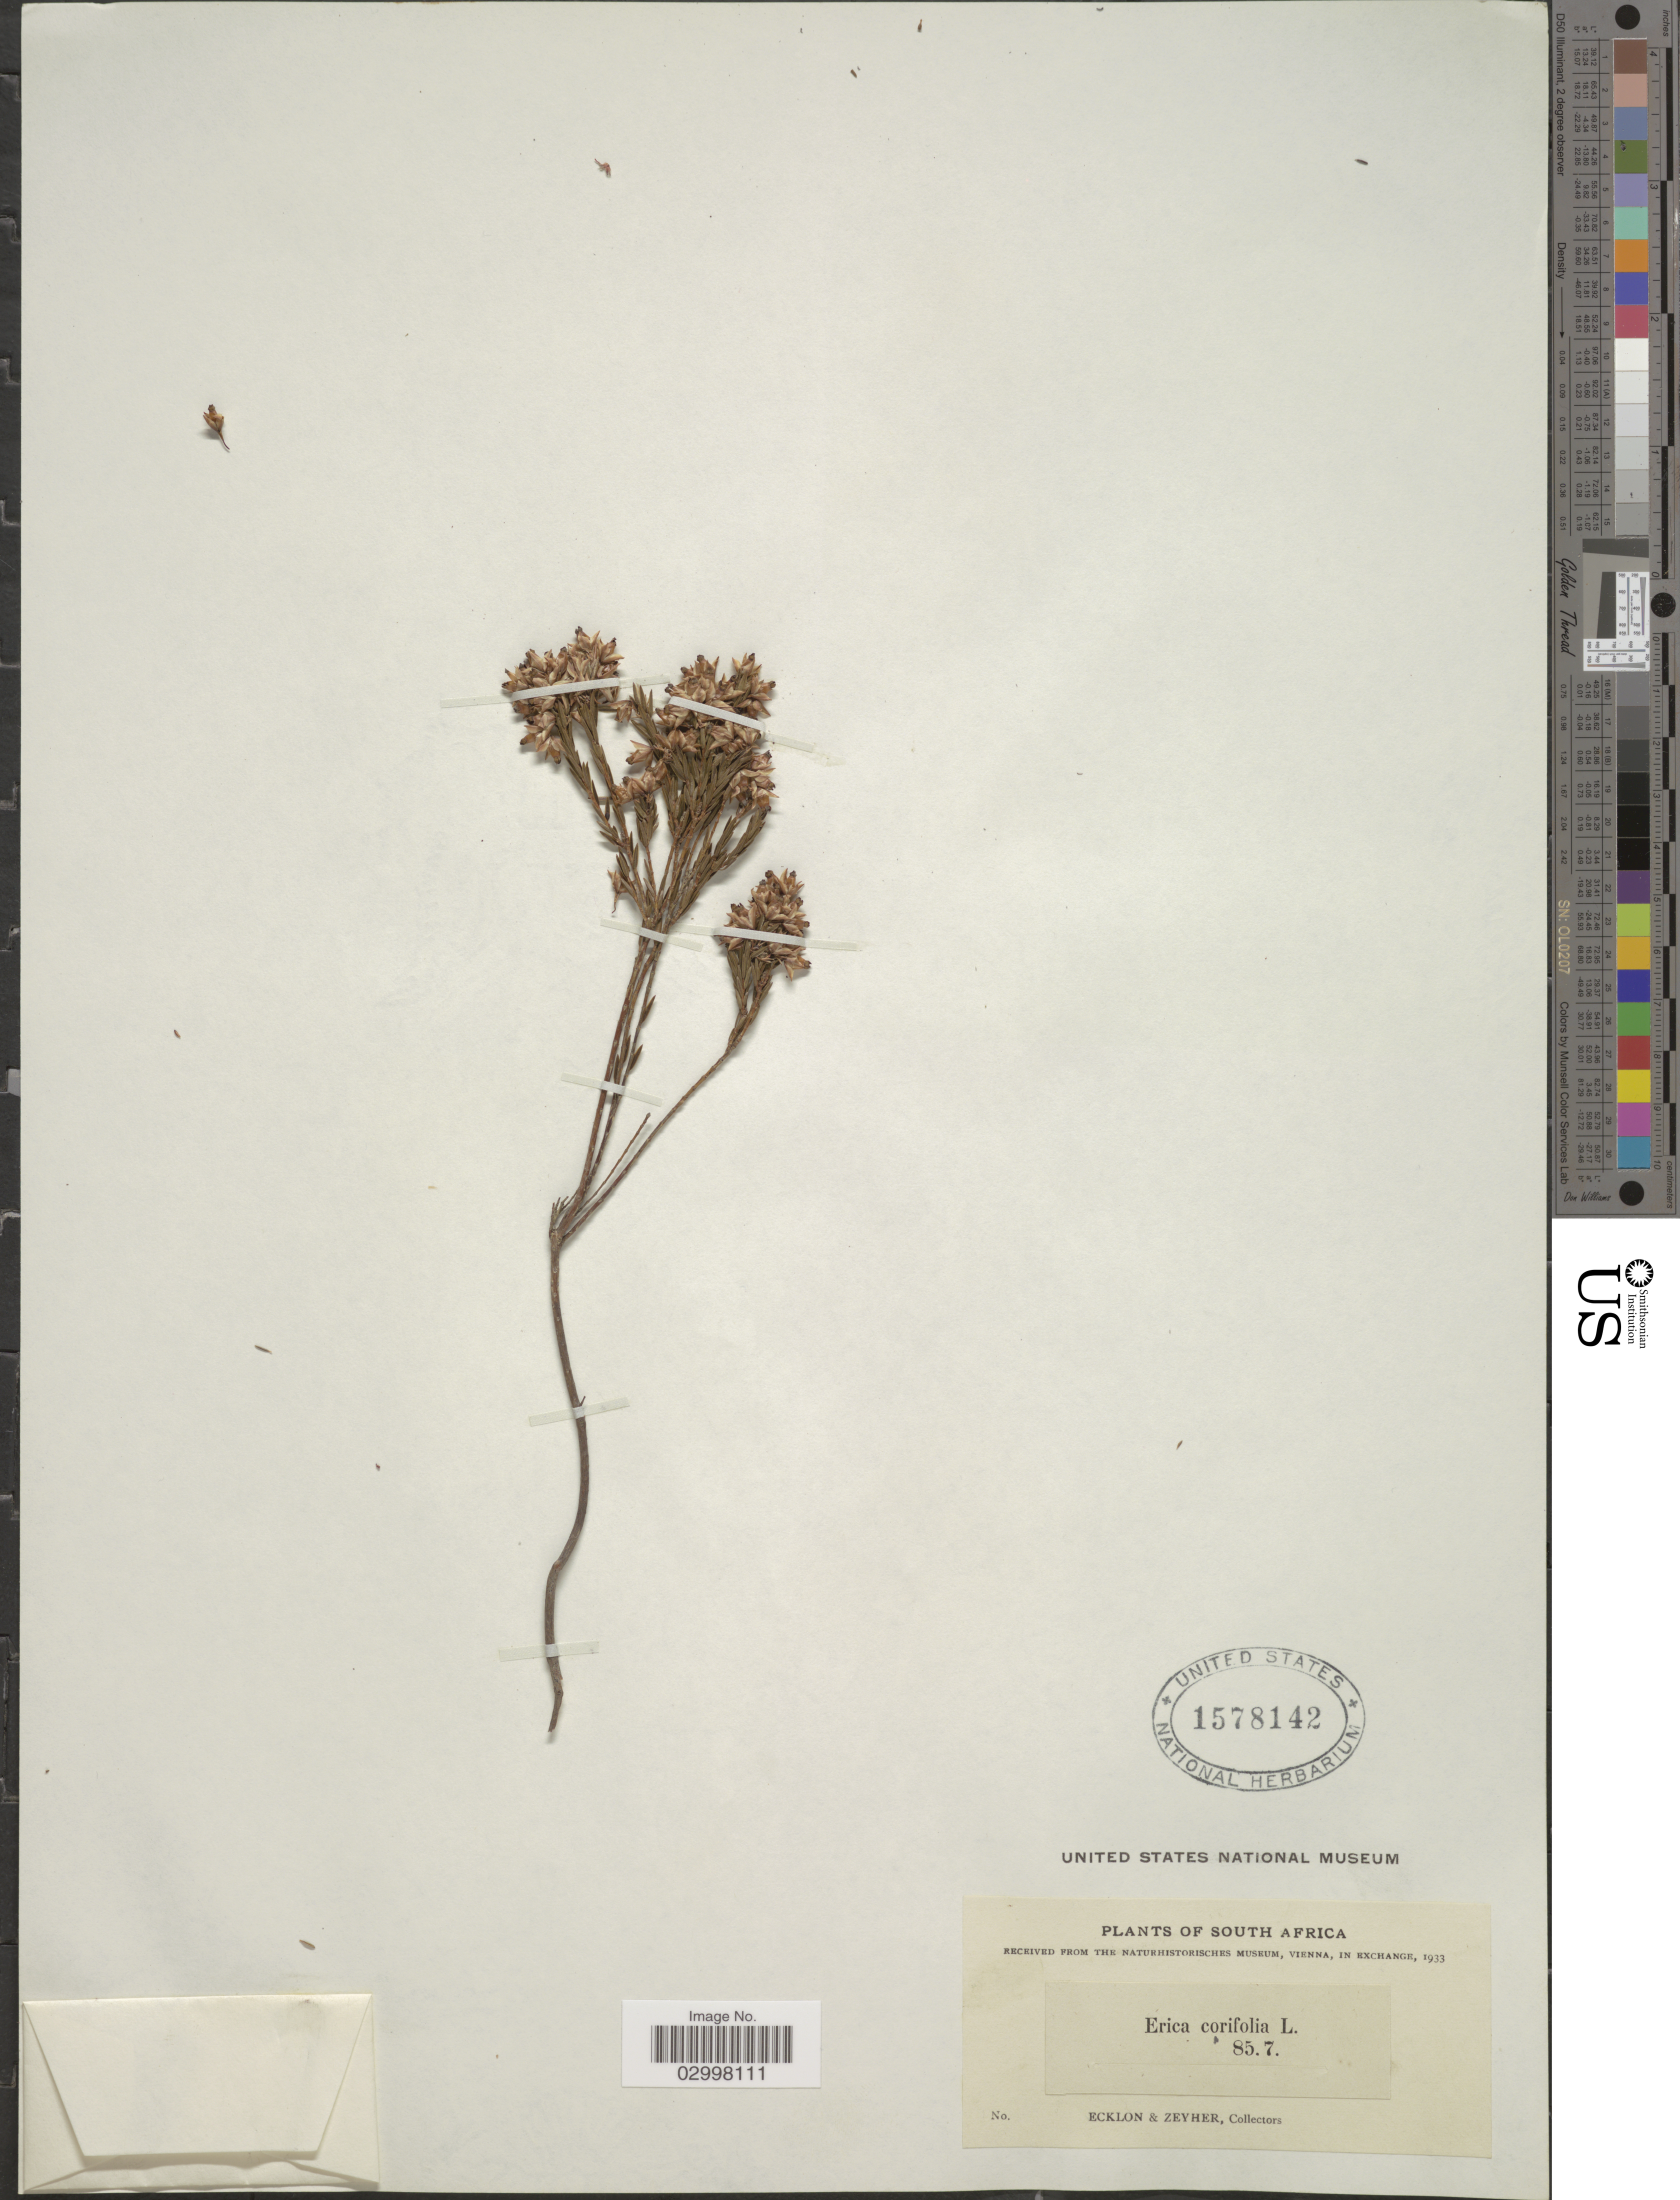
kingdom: Plantae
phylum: Tracheophyta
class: Magnoliopsida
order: Ericales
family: Ericaceae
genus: Erica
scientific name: Erica corifolia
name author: L.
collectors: -. Ecklon & -. Zeyher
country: South Africa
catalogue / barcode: US 1578142